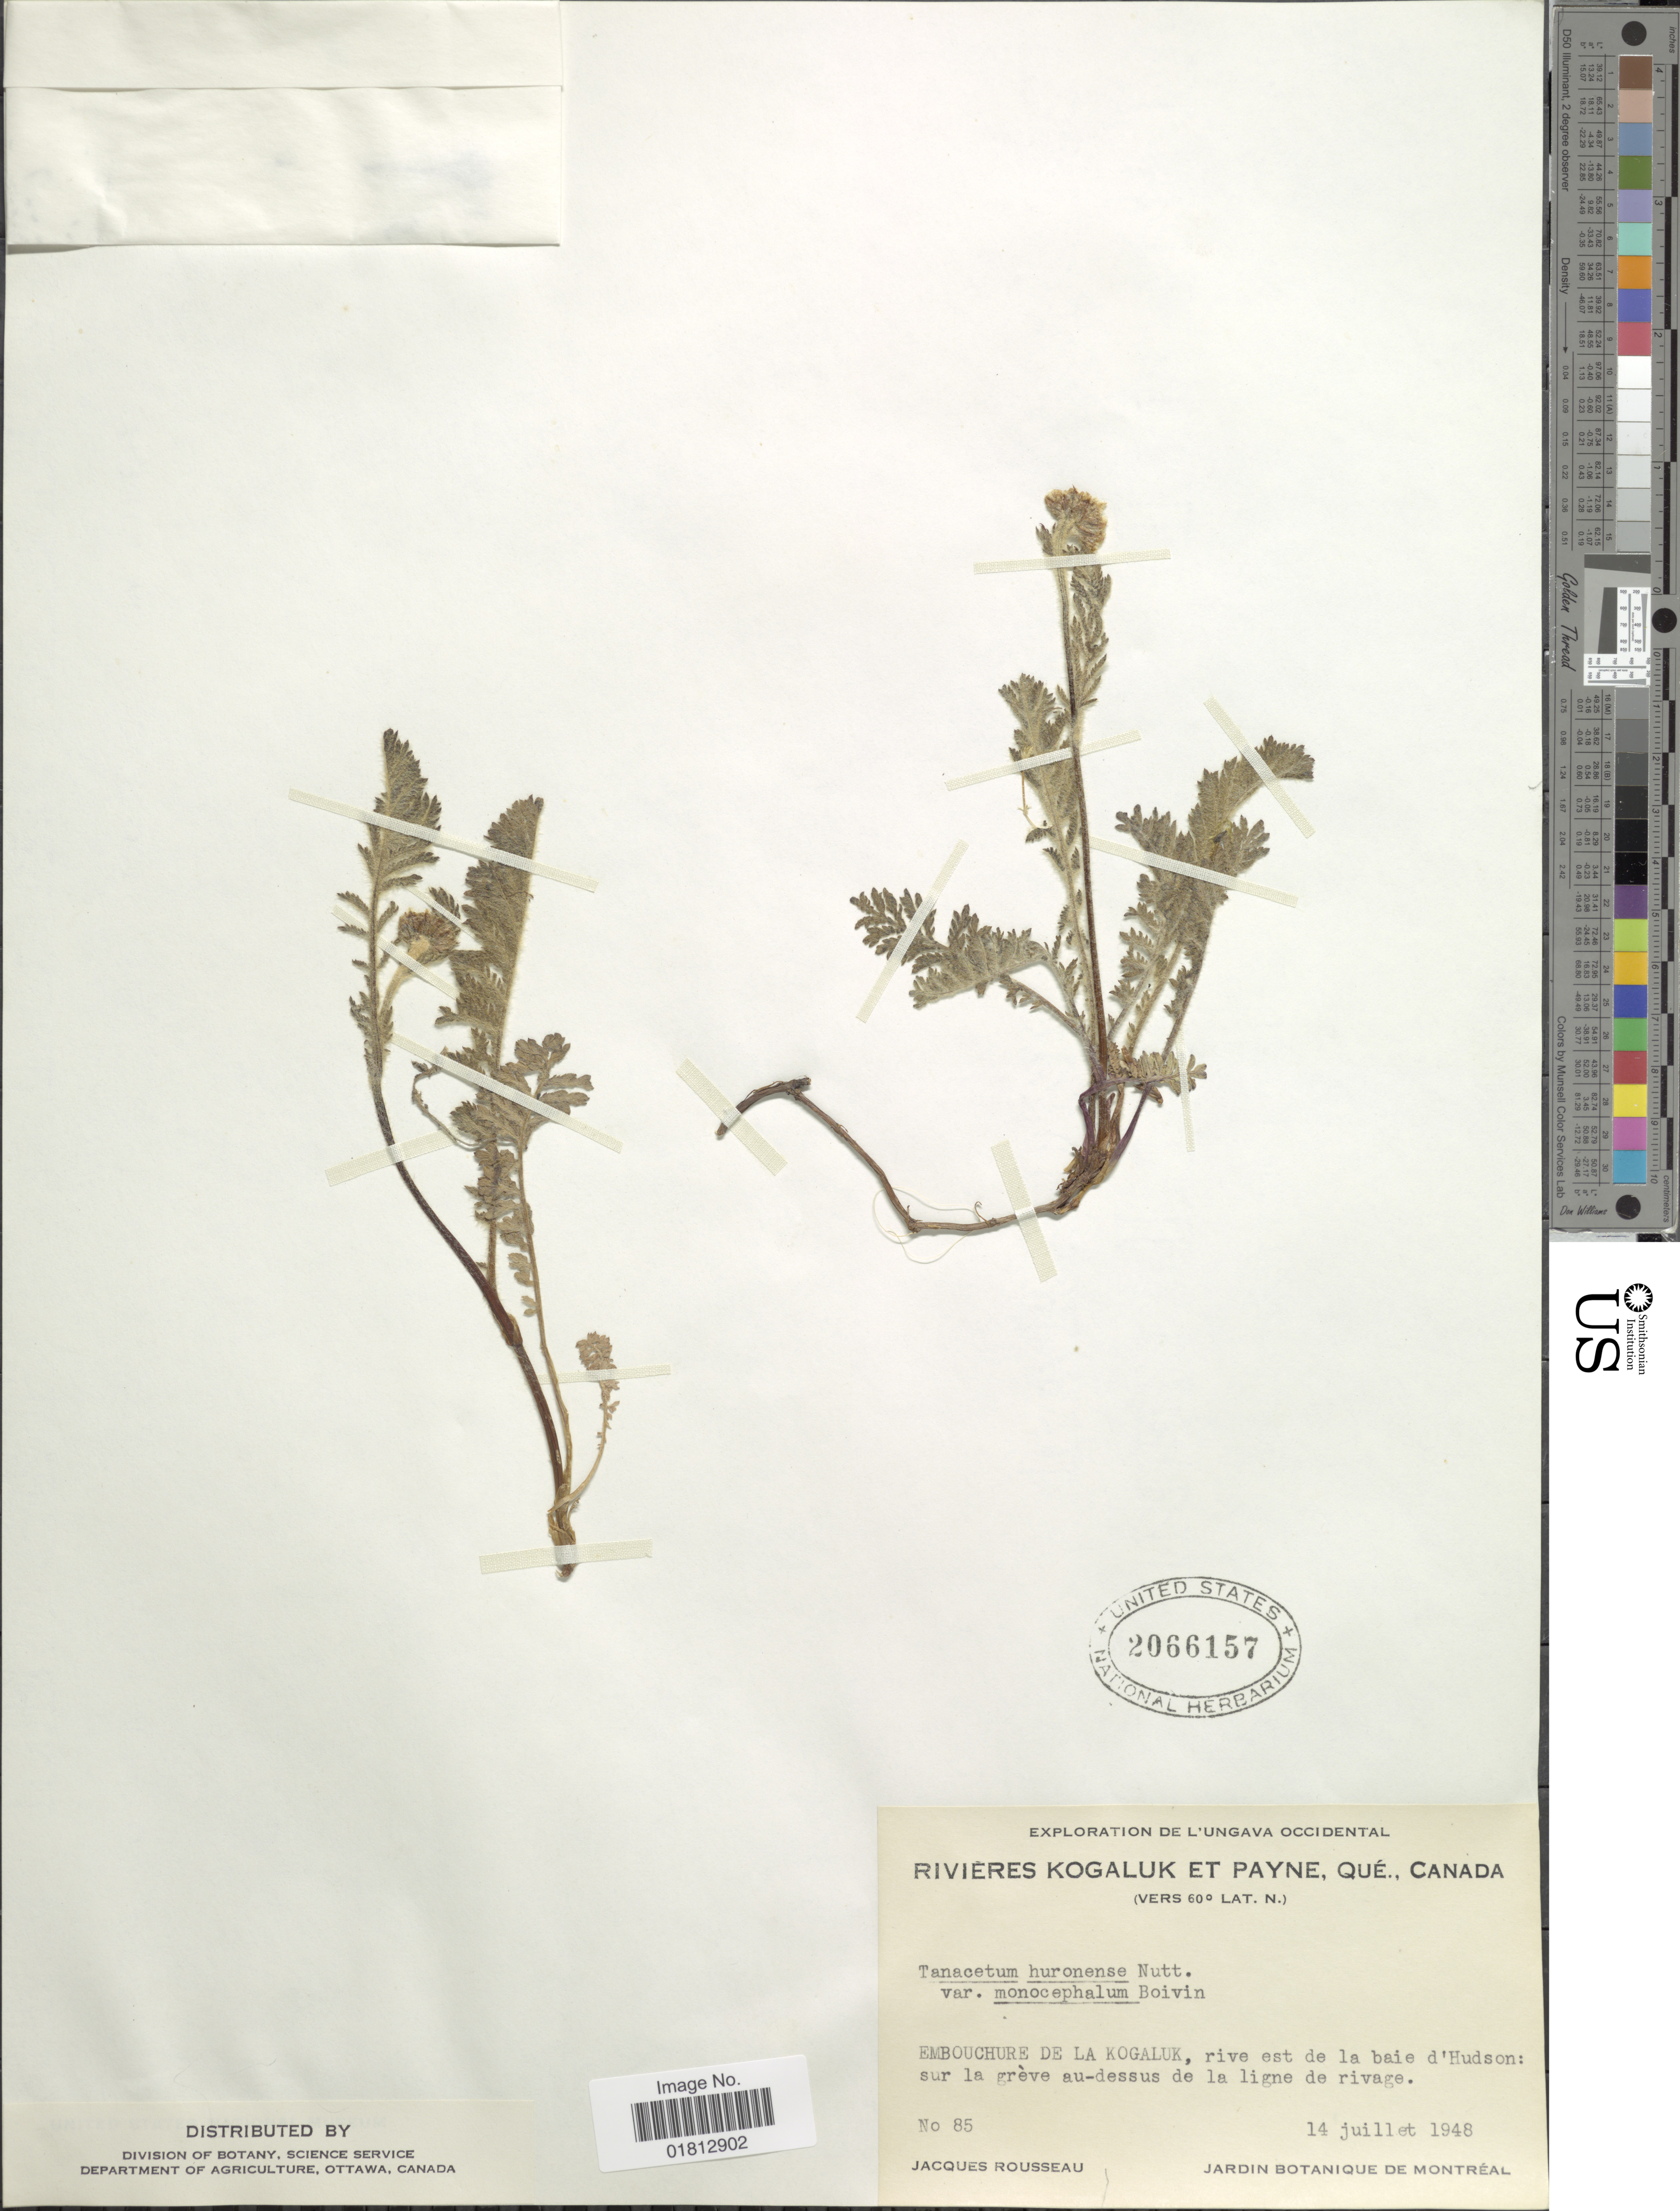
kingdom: Plantae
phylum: Tracheophyta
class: Magnoliopsida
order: Asterales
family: Asteraceae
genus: Tanacetum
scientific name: Tanacetum huronense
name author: Nutt.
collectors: J. Rousseau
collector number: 85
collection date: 1948-07-14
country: Canada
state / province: Quebec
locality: Riviers Kogaluk et Payne, Que., Embouchure de la Kogaluk, rive est de la baie d'Hudson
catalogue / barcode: US 2066157